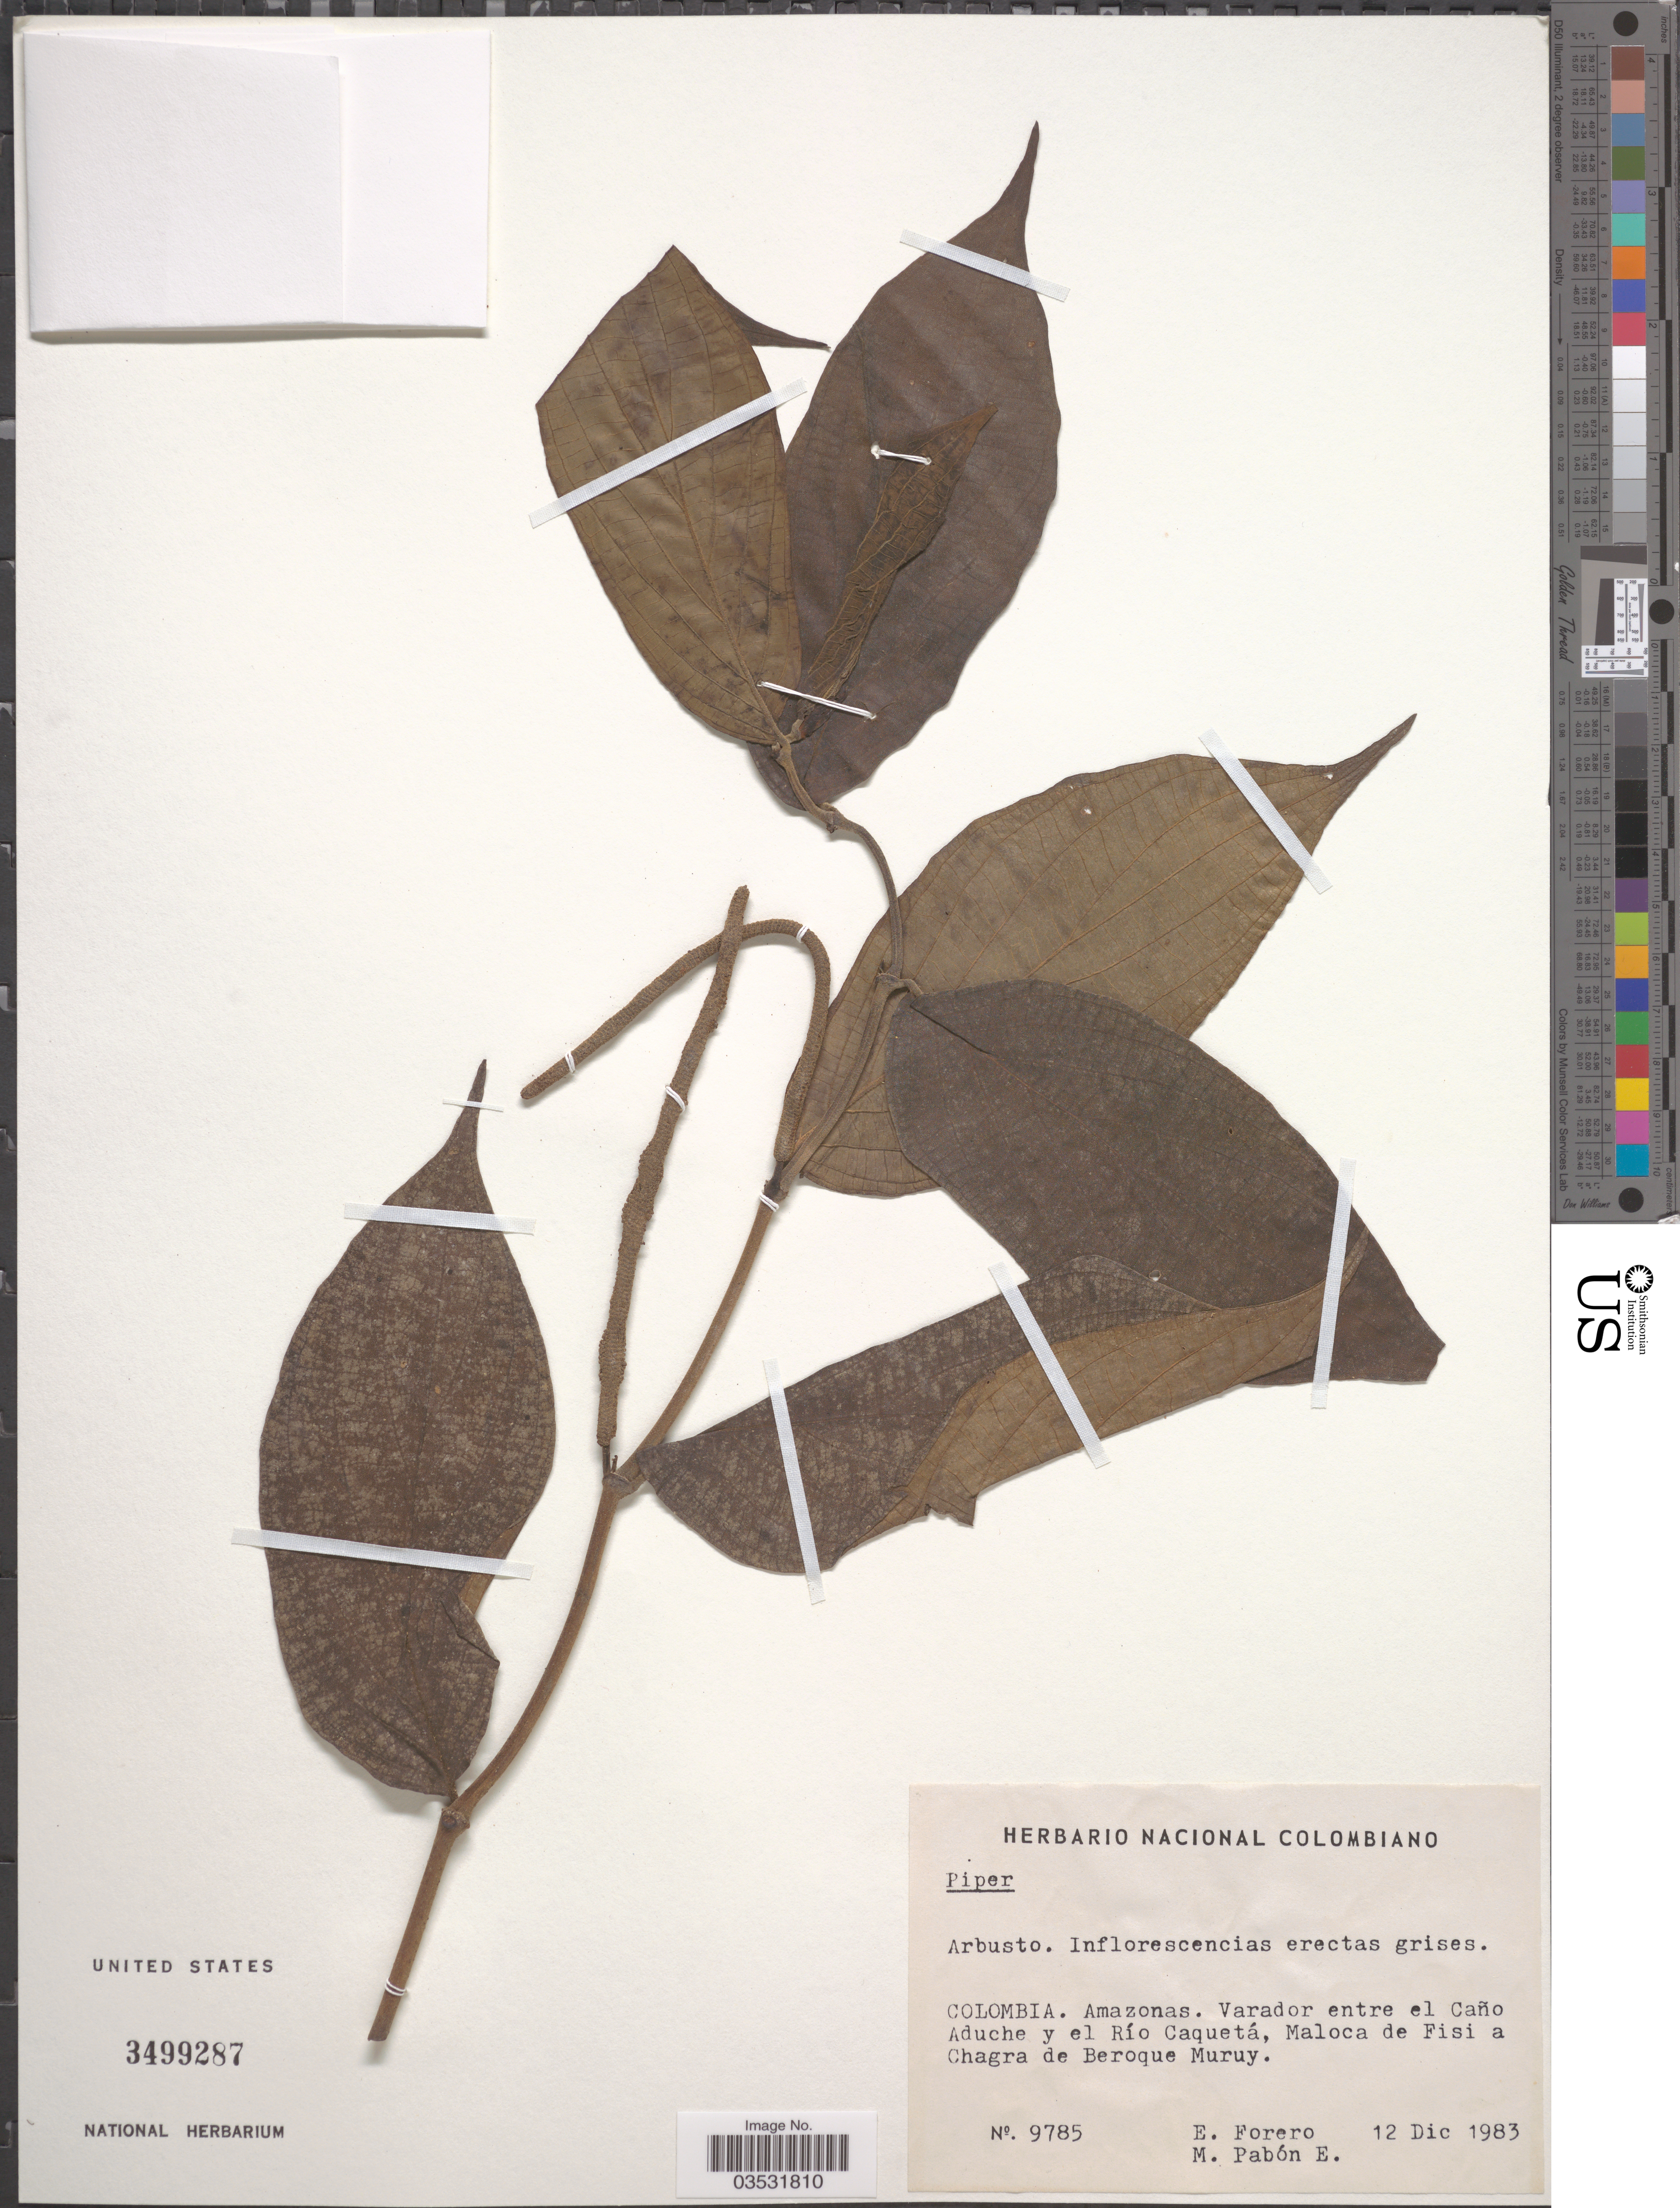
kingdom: Plantae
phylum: Tracheophyta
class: Magnoliopsida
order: Piperales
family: Piperaceae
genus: Piper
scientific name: Piper sp.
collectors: E. Forero & M. A. Pabon E.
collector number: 9785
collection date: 1983-12-12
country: Colombia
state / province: Amazônas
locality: Varador entre el Caño Aduche y el Río Caquetá, Maloca de Fisi a Chagra de Beroque Muruy.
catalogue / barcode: US 3499287